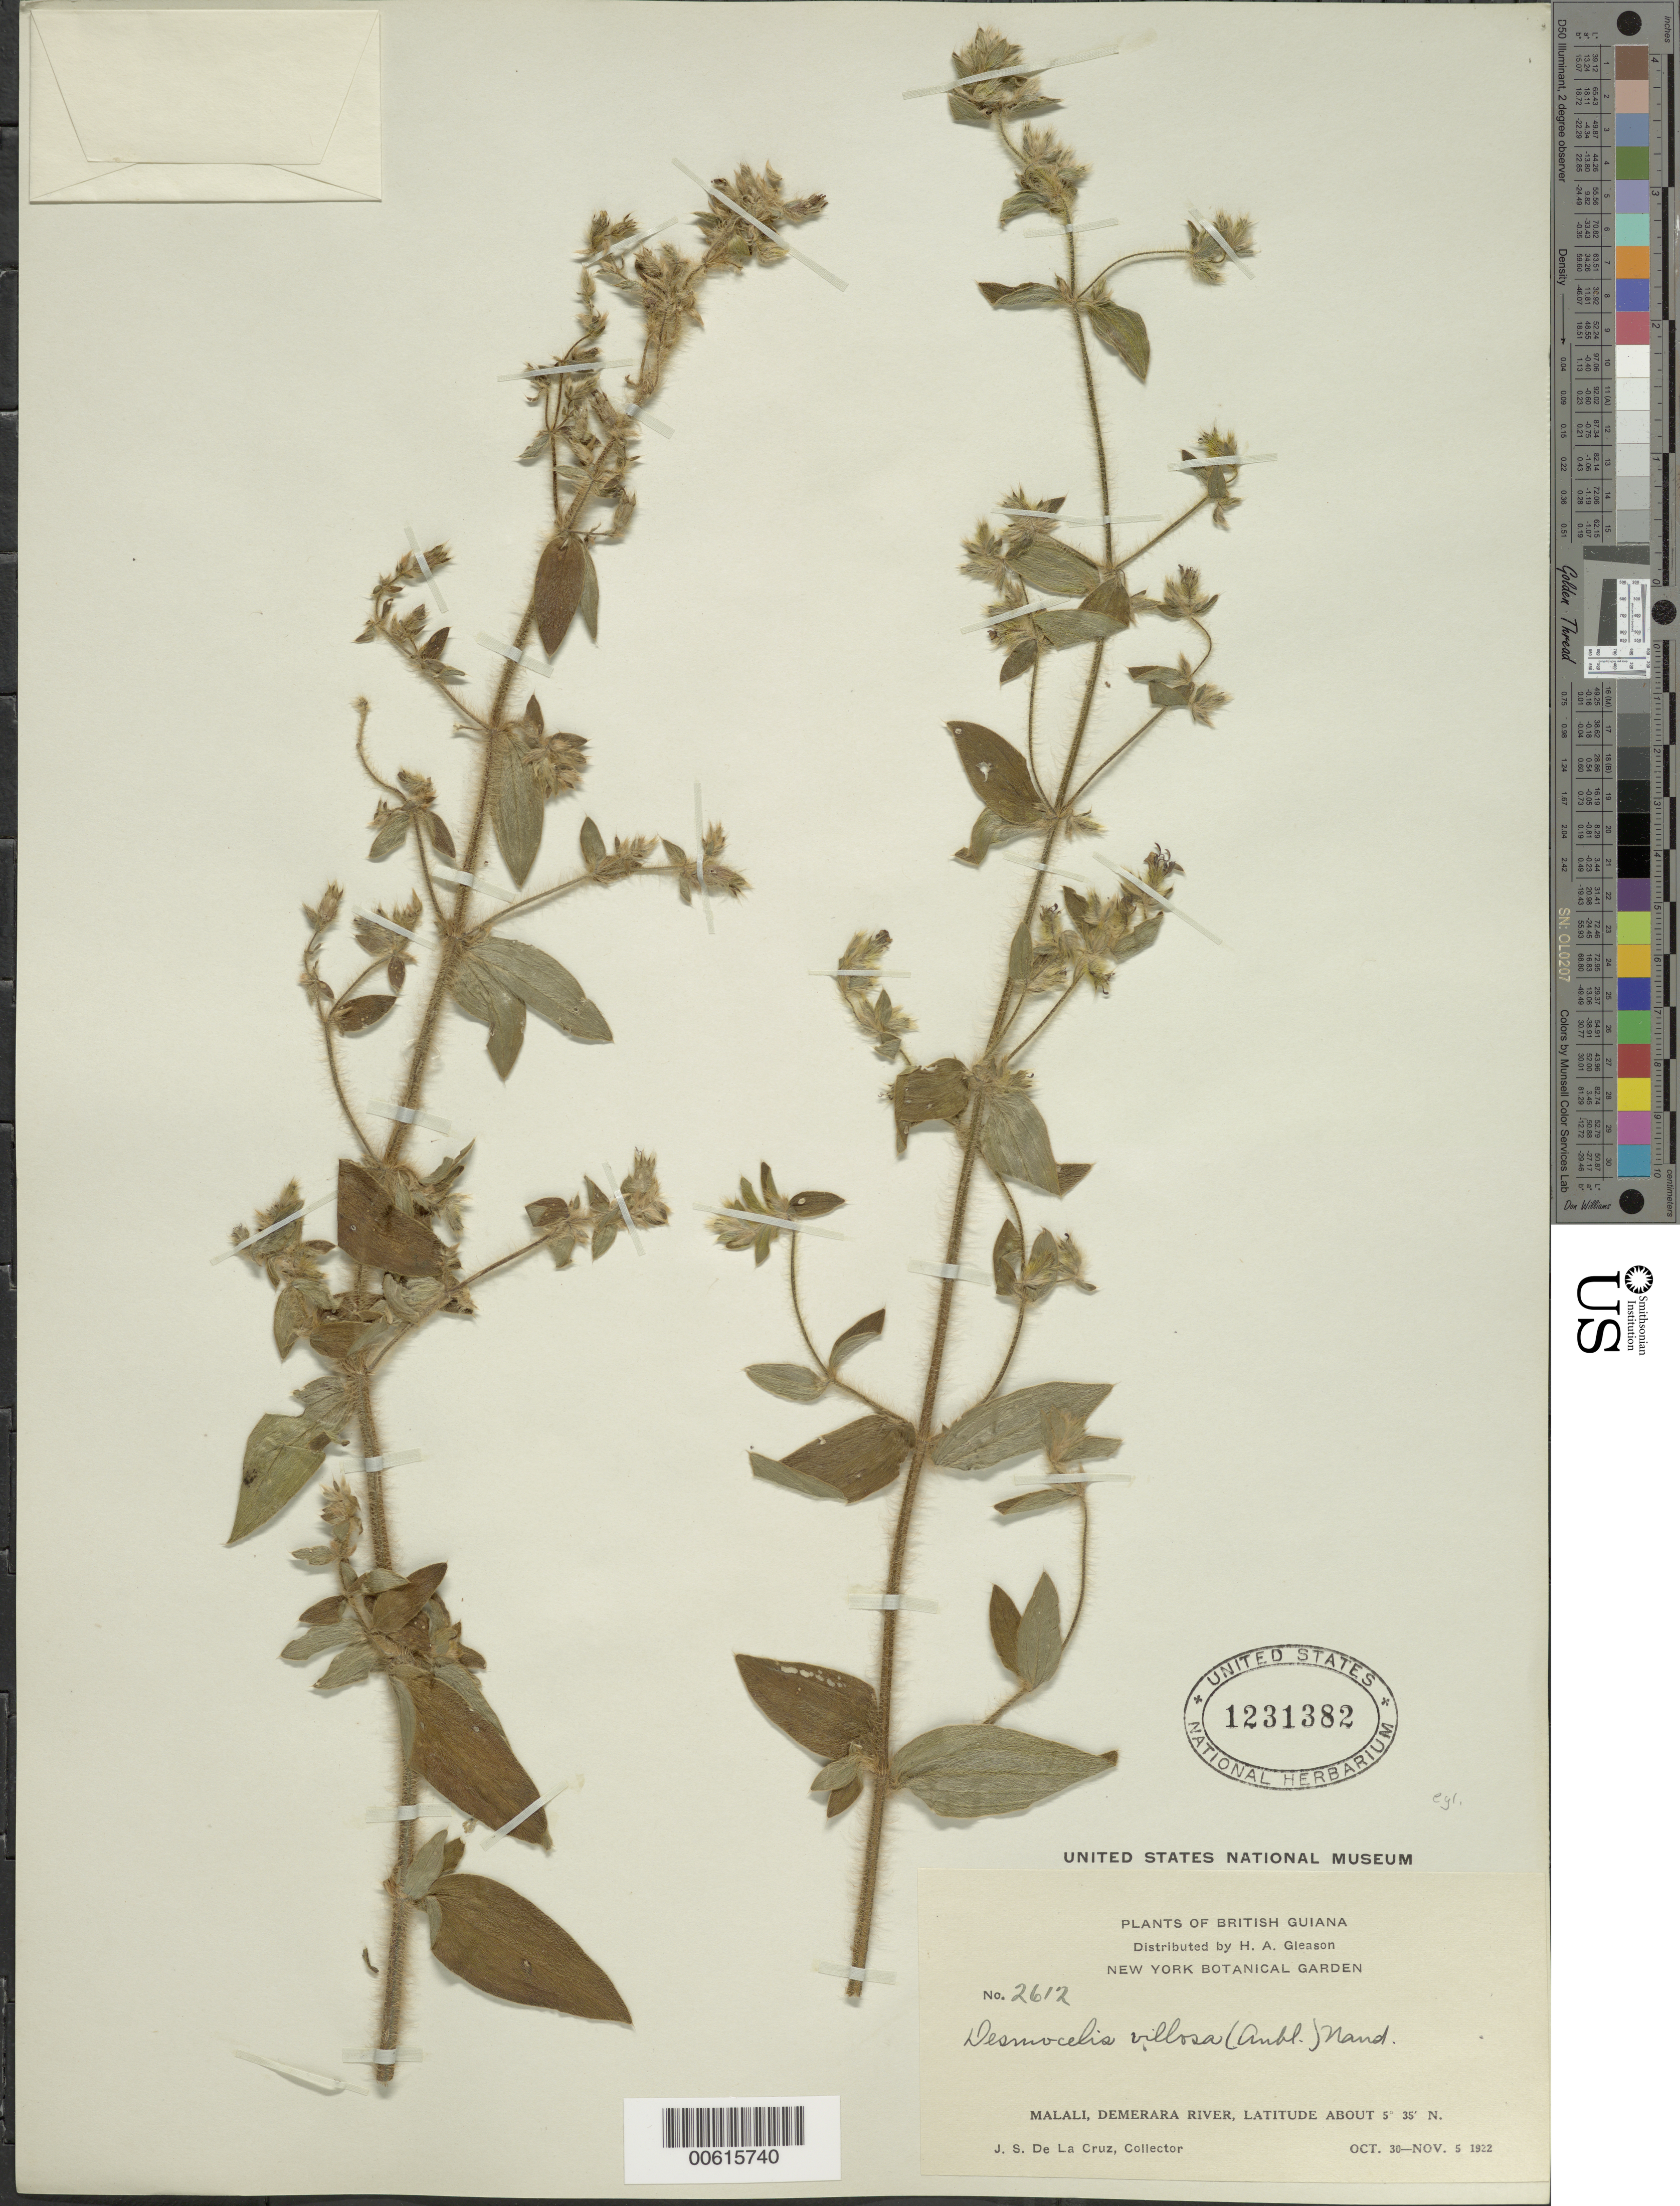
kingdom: Plantae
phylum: Tracheophyta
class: Magnoliopsida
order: Myrtales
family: Melastomataceae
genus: Desmoscelis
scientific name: Desmoscelis villosa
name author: (Aubl.) Naudin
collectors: J. S. de la Cruz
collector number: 2612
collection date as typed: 30-Oct-22 to 5-Nov-22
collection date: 1922-10-30/1922-11-05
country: Guyana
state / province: U. Demerara-Berbice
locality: Malali, Demerara R.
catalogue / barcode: US 1231382